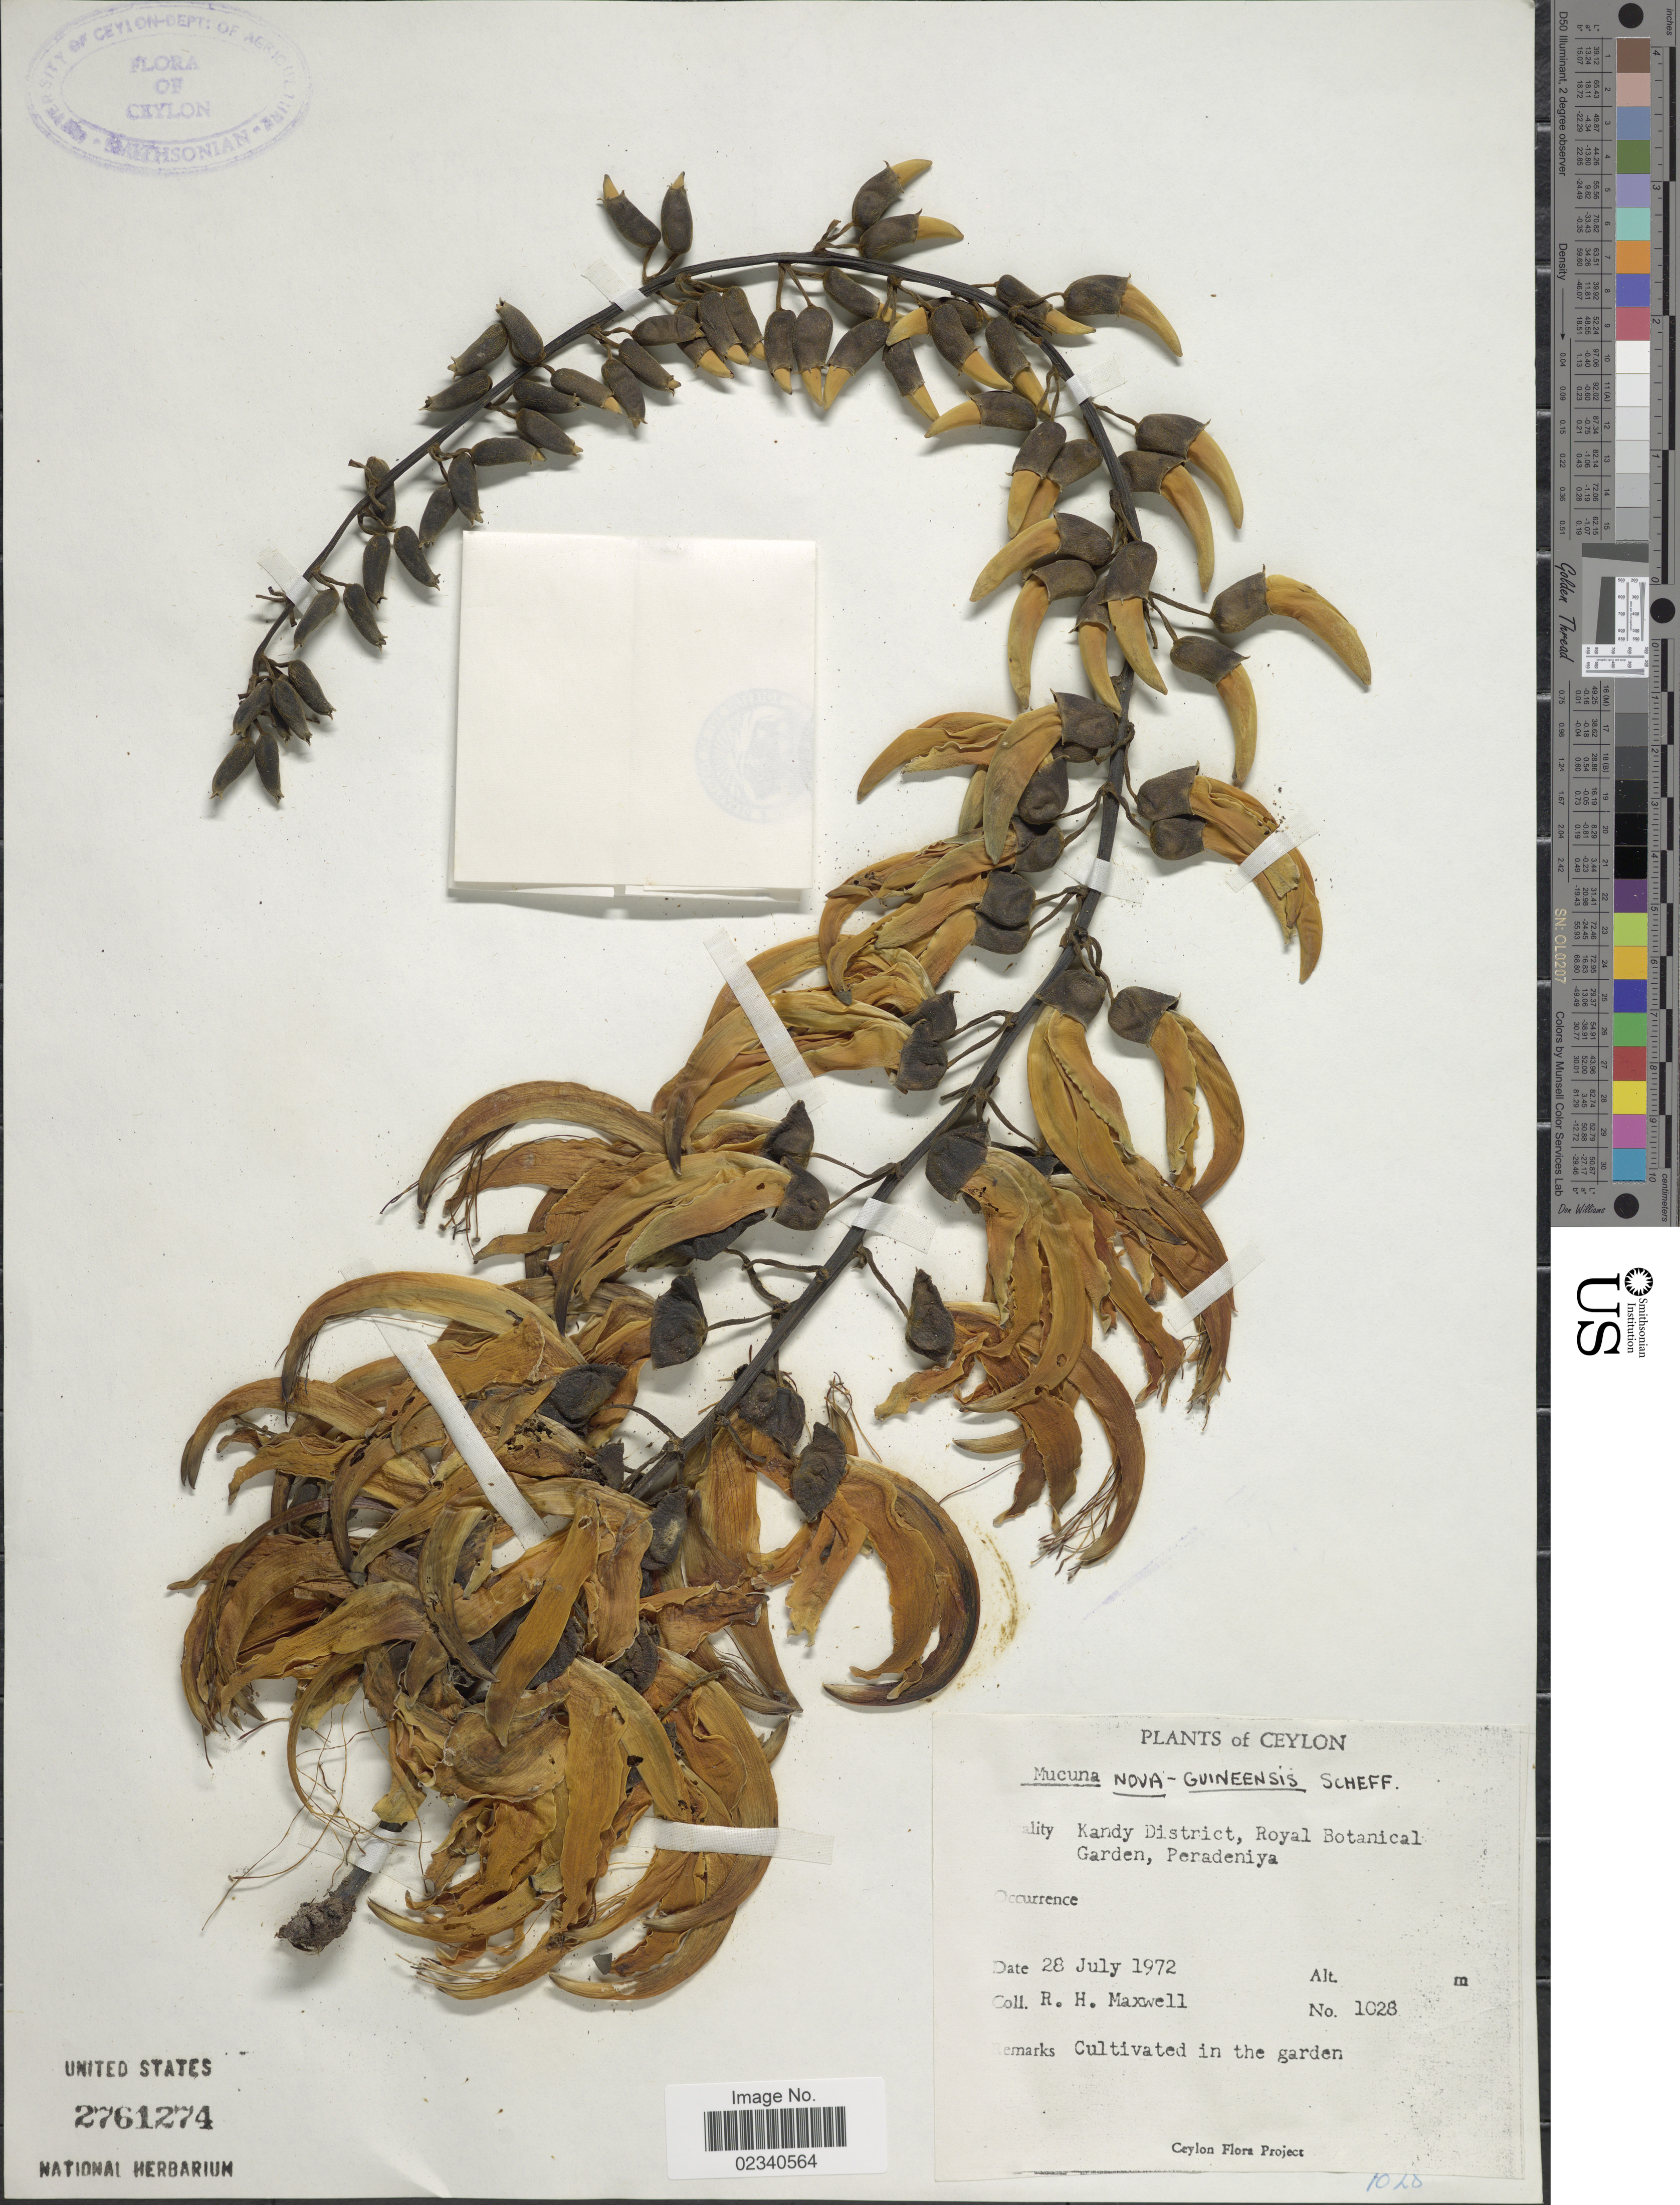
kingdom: Plantae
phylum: Tracheophyta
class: Magnoliopsida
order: Fabales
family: Fabaceae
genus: Mucuna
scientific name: Mucuna nova-guineensis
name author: Scheff.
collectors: R. Maxwell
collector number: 1028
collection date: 1972-07-28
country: Sri Lanka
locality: Ceylon. Royal Botanical Gardens, Peradeniya, Kandy District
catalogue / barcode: US 2761274